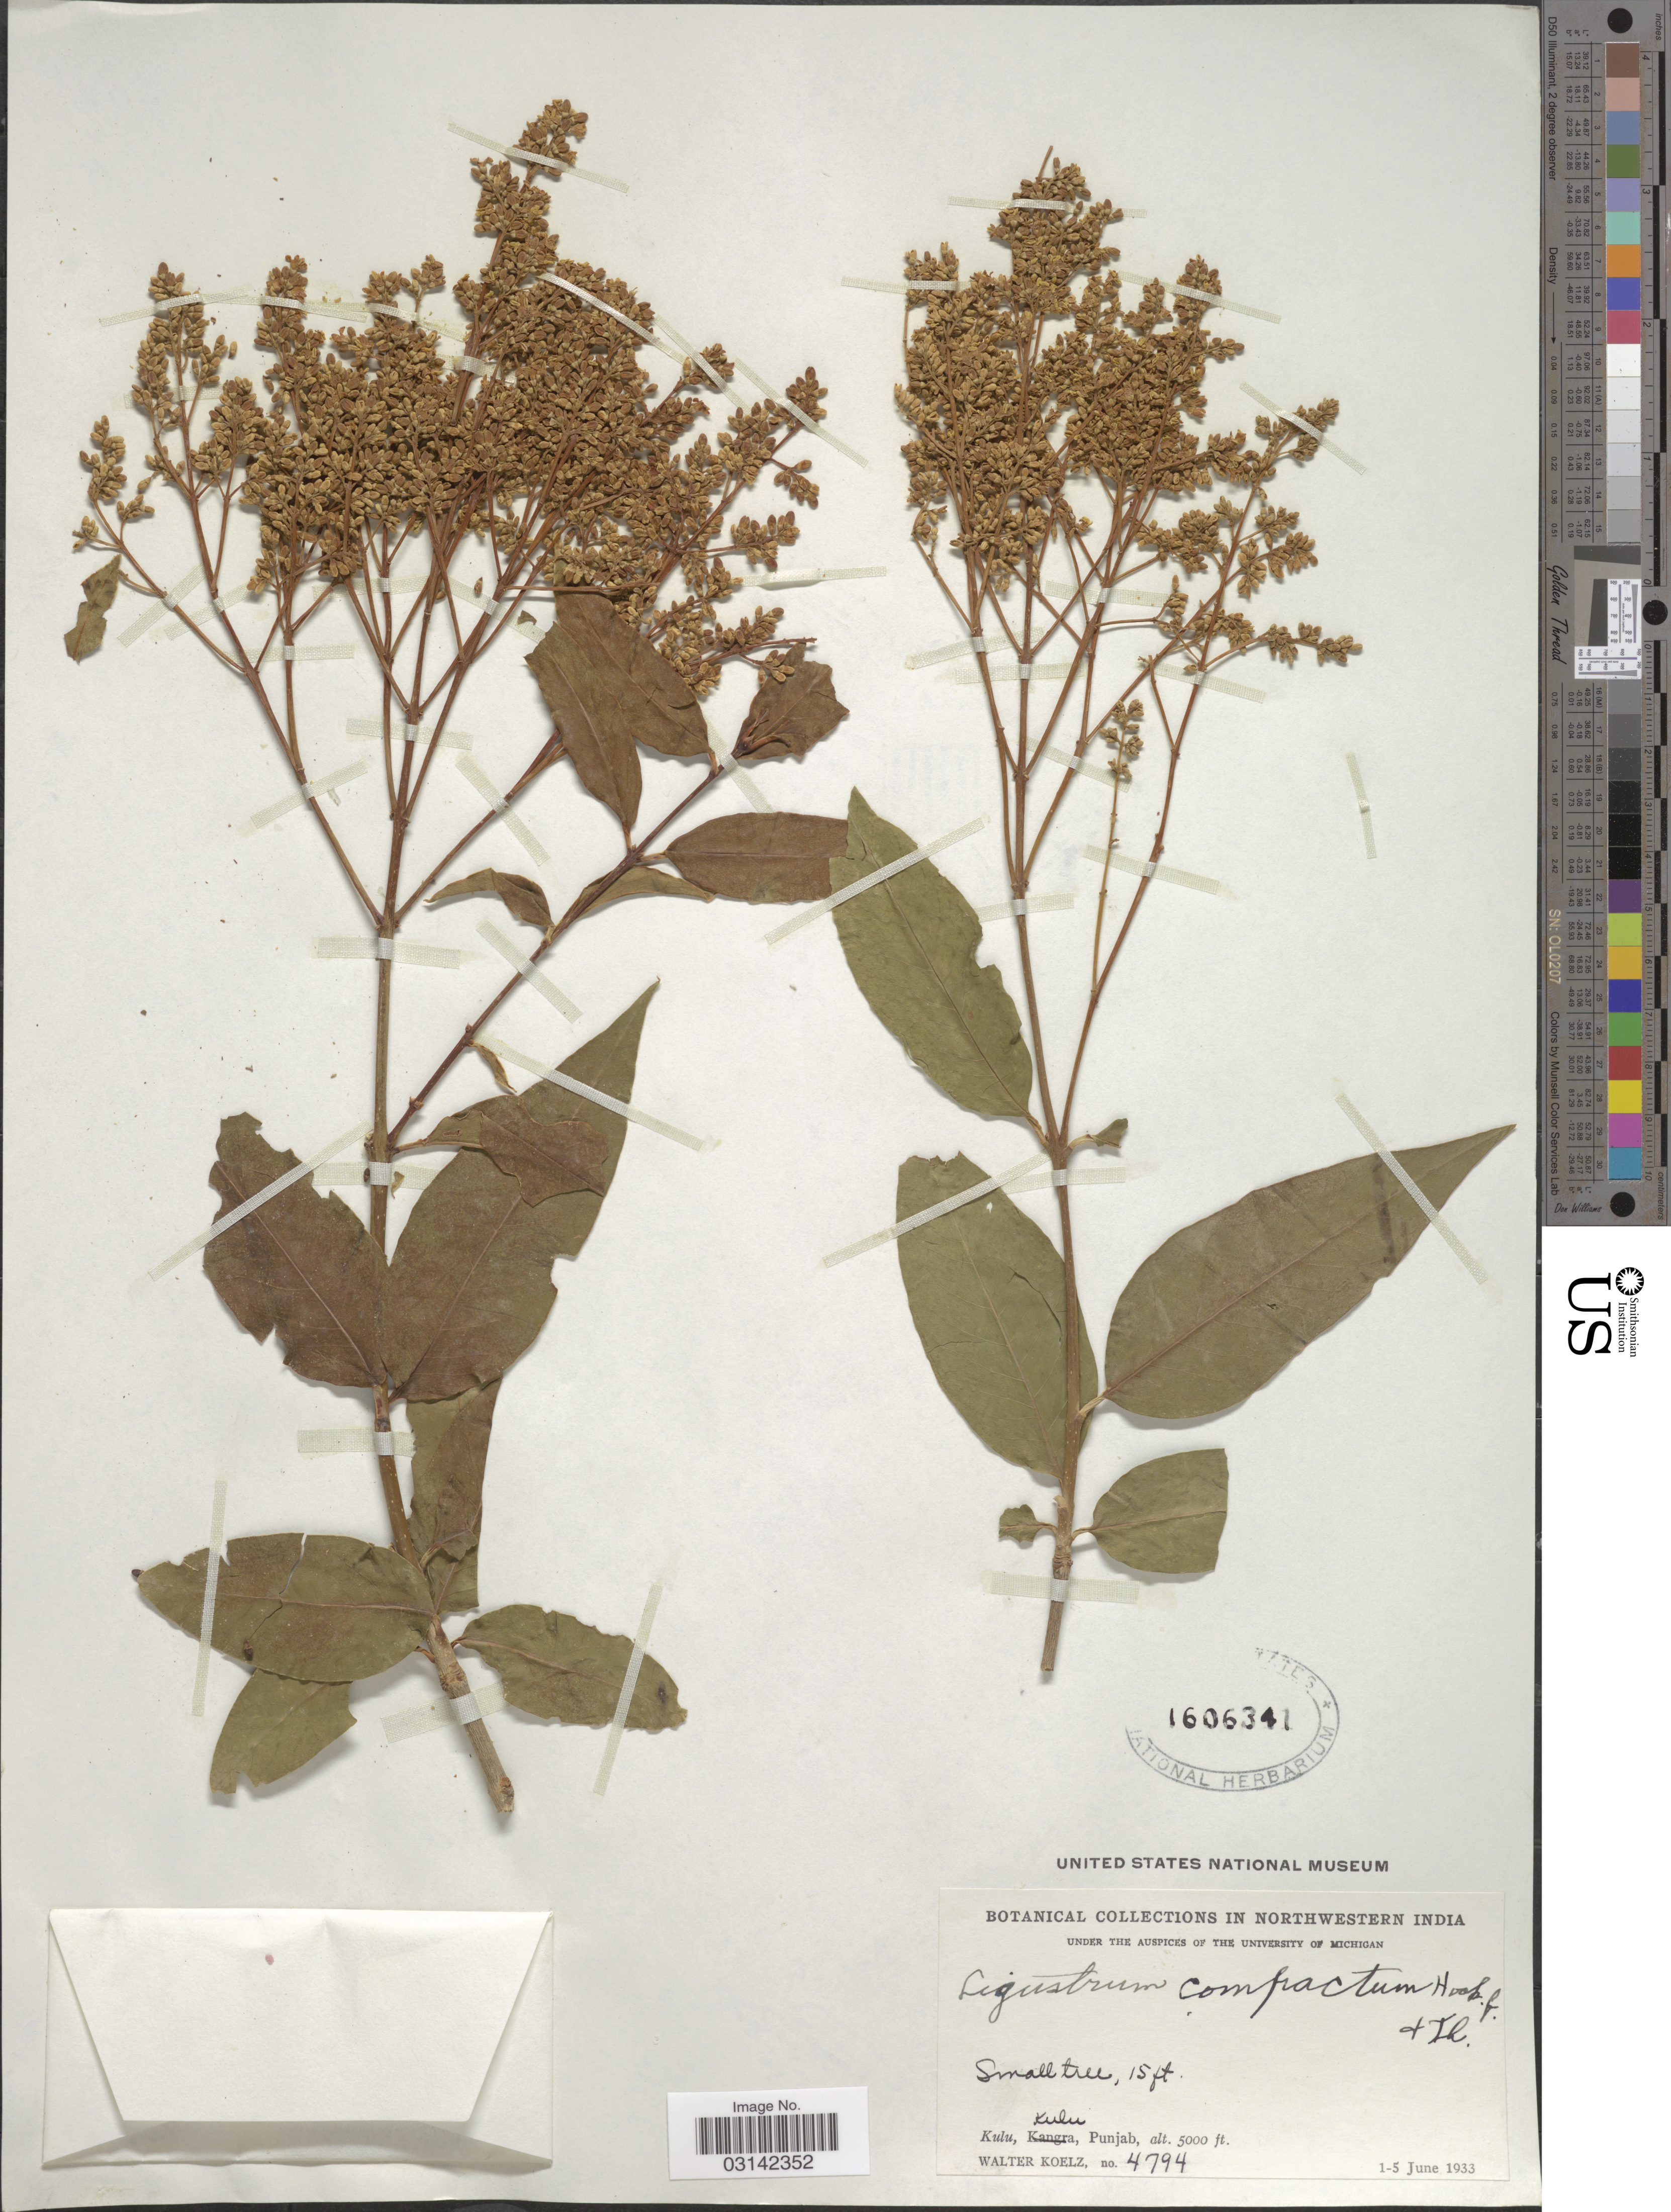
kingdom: Plantae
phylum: Tracheophyta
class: Magnoliopsida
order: Lamiales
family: Oleaceae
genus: Ligustrum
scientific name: Ligustrum compactum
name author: (Wall. ex G. Don) Hook. f. & Thomson ex Brandis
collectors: W. N. Koelz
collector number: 4794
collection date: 1933-06-01/1933-06-05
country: India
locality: Northwestern India. Kulu, Kulu.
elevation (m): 1524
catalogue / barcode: US 1606341